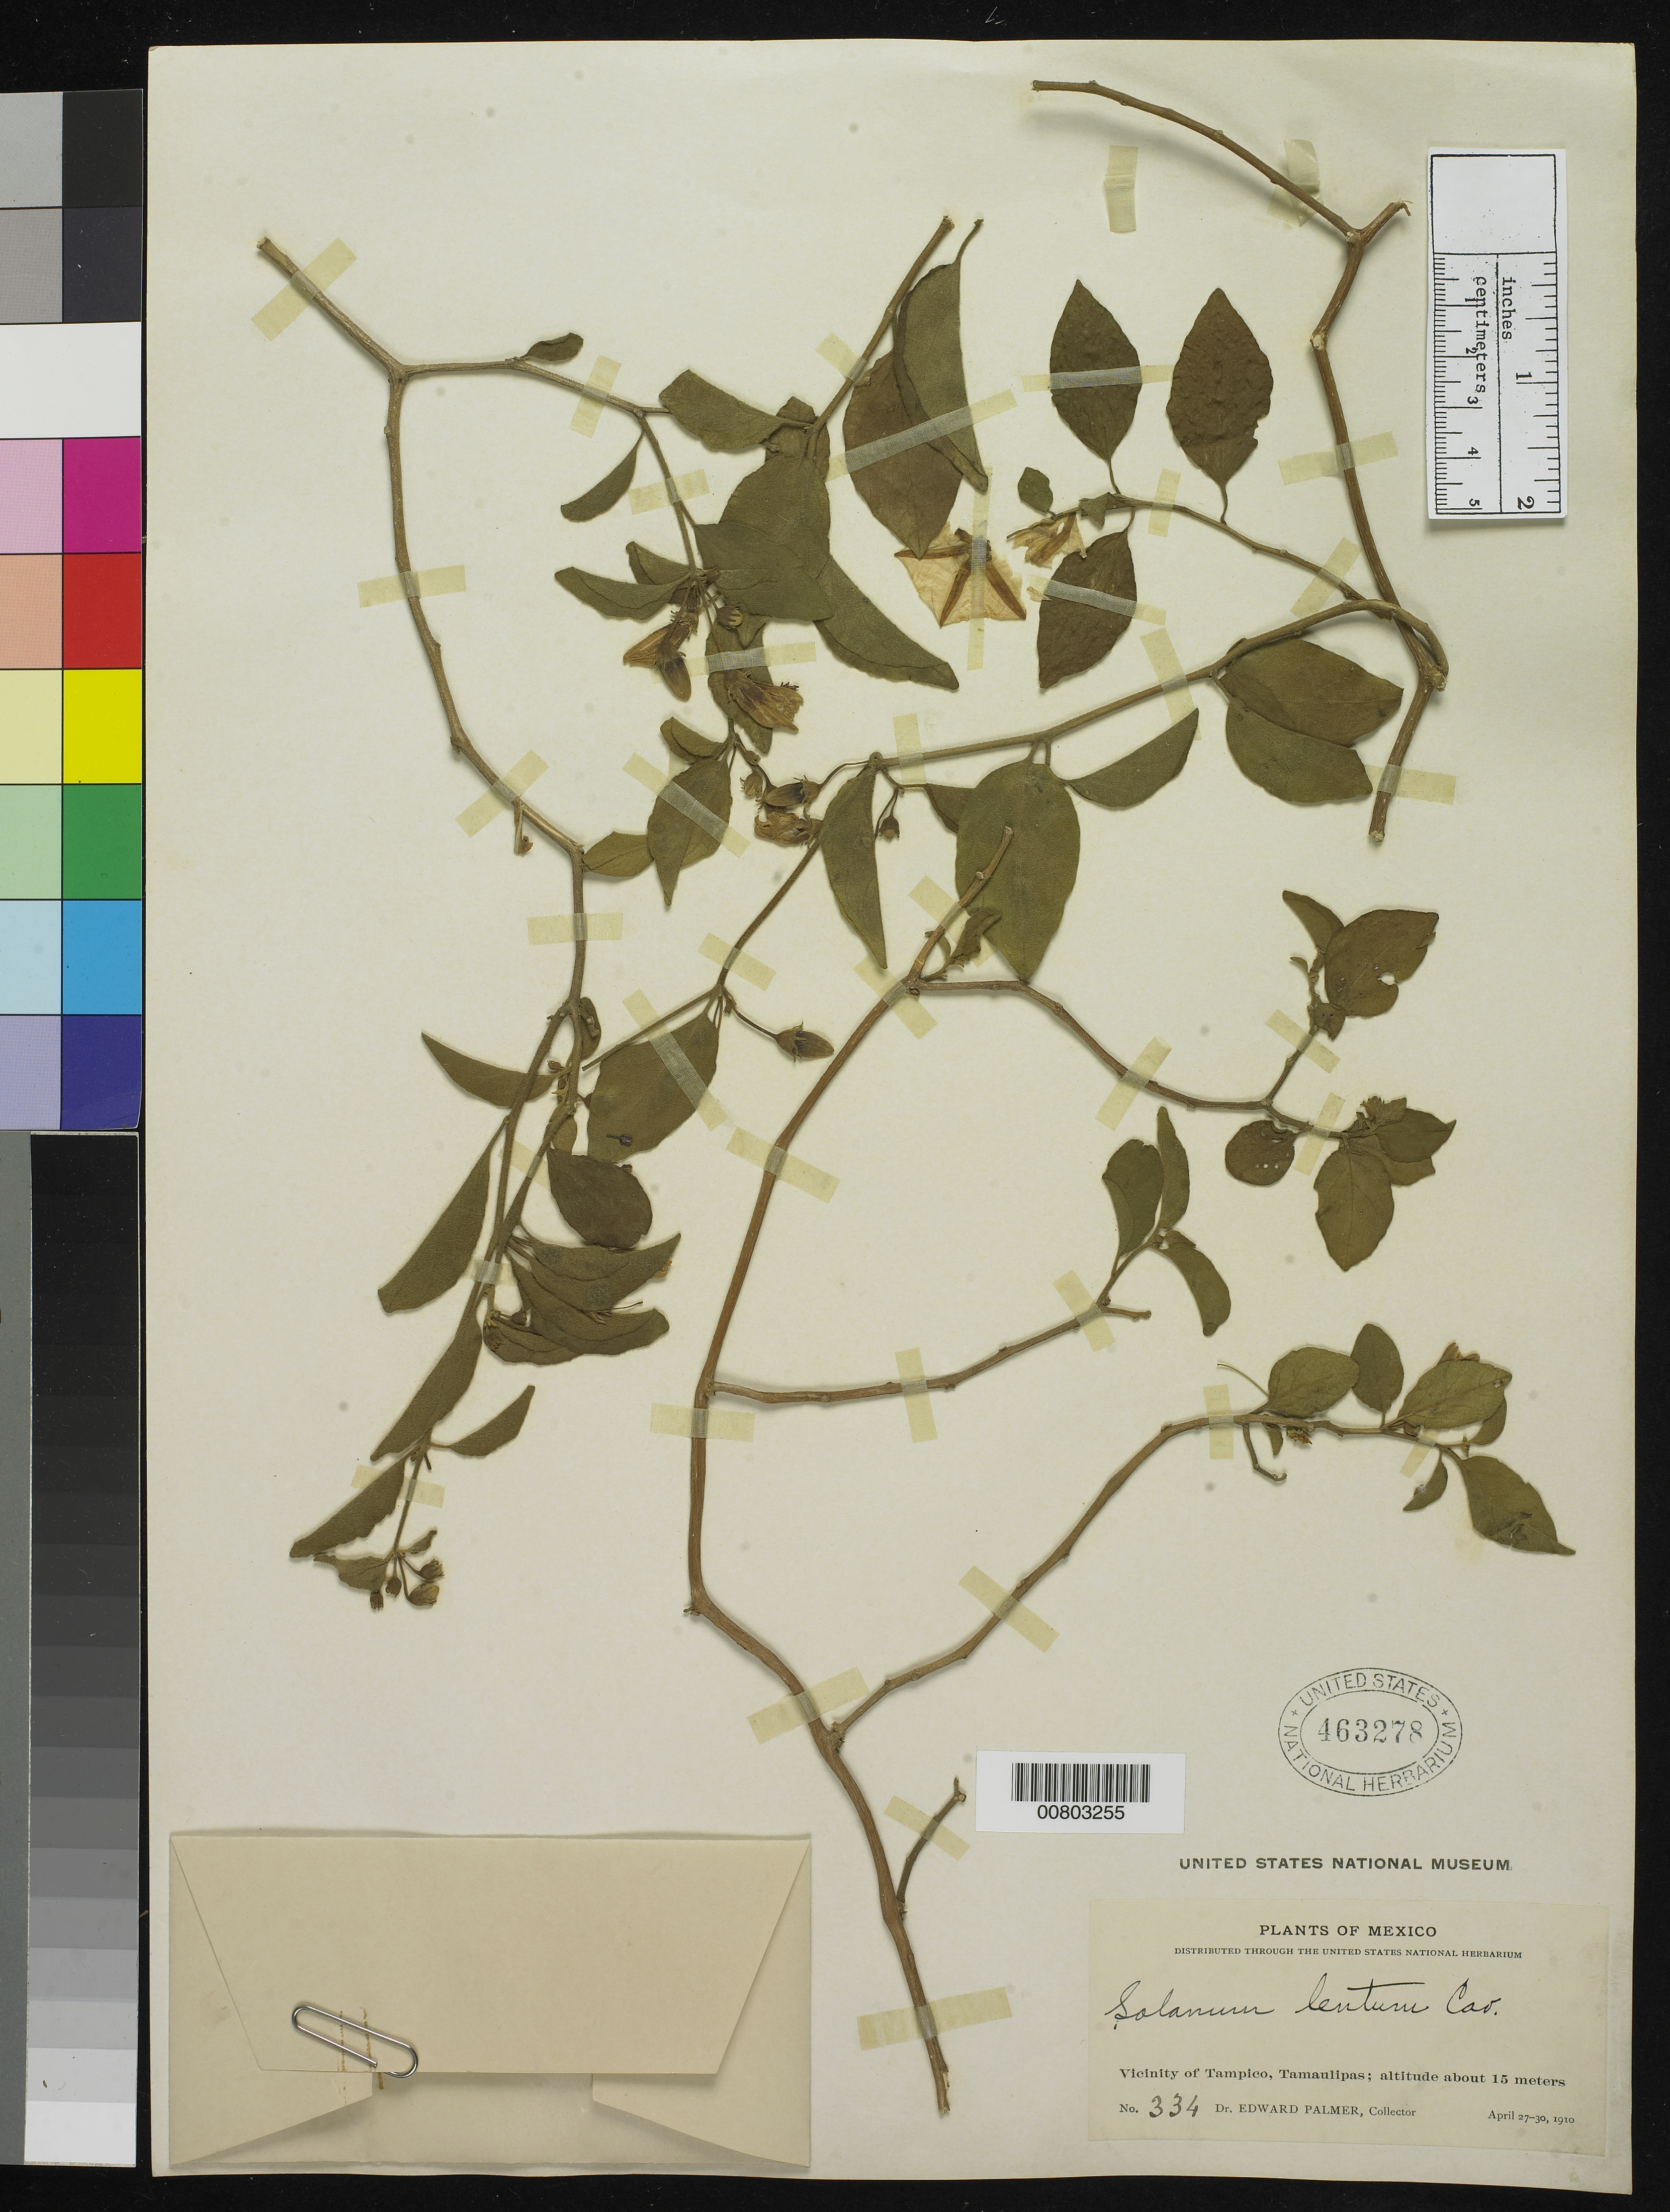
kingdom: Plantae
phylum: Tracheophyta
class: Magnoliopsida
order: Solanales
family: Solanaceae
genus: Lycianthes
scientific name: Lycianthes lenta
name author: (Cav.) Bitter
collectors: E. Palmer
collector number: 334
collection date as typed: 27 Apr 1910 to 30 Apr 1910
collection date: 1910-04-27/1910-04-30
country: Mexico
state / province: Tamaulipas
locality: Vicinity of Tampico, Tamaulipas.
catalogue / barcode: US 463278